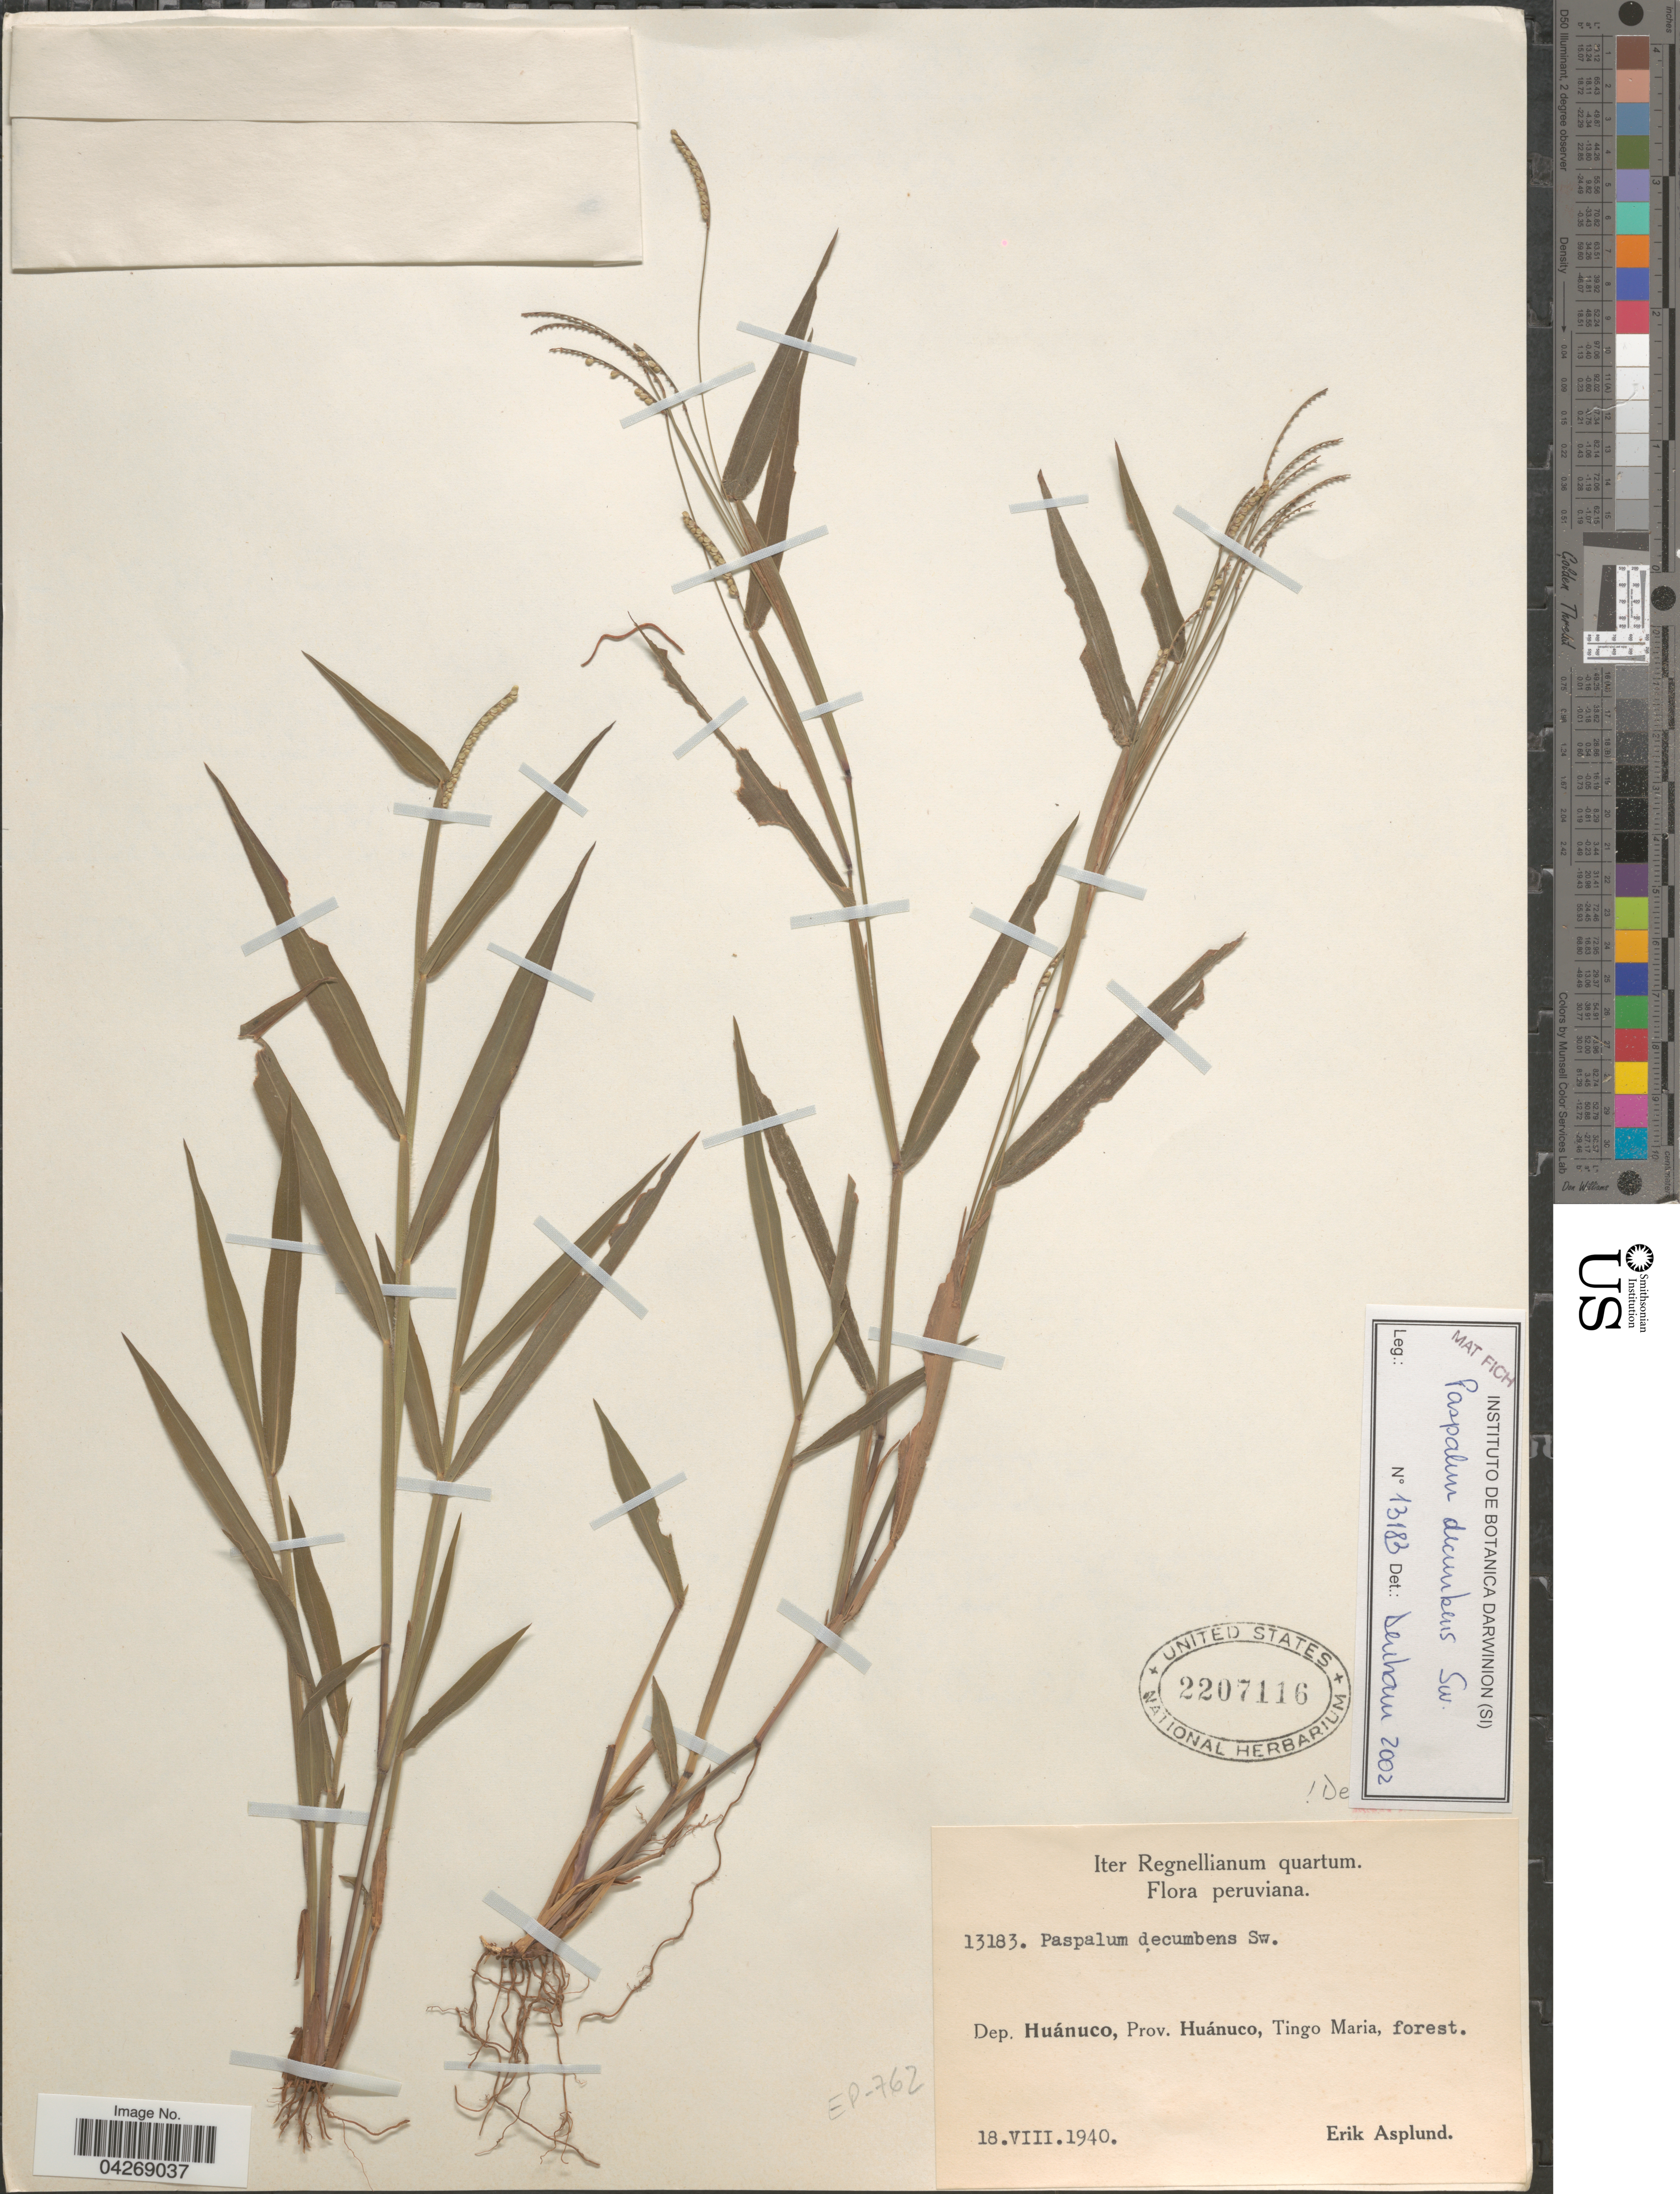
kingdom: Plantae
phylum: Tracheophyta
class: Liliopsida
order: Poales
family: Poaceae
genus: Paspalum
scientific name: Paspalum decumbens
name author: Sw.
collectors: E. Asplund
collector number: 13183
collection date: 1940-08-18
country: Peru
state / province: Huánuco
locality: Iter Regnellianum quartum. Peruviana. Dep. Huánuco, Tingo Maria, forest.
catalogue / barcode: US 2207116